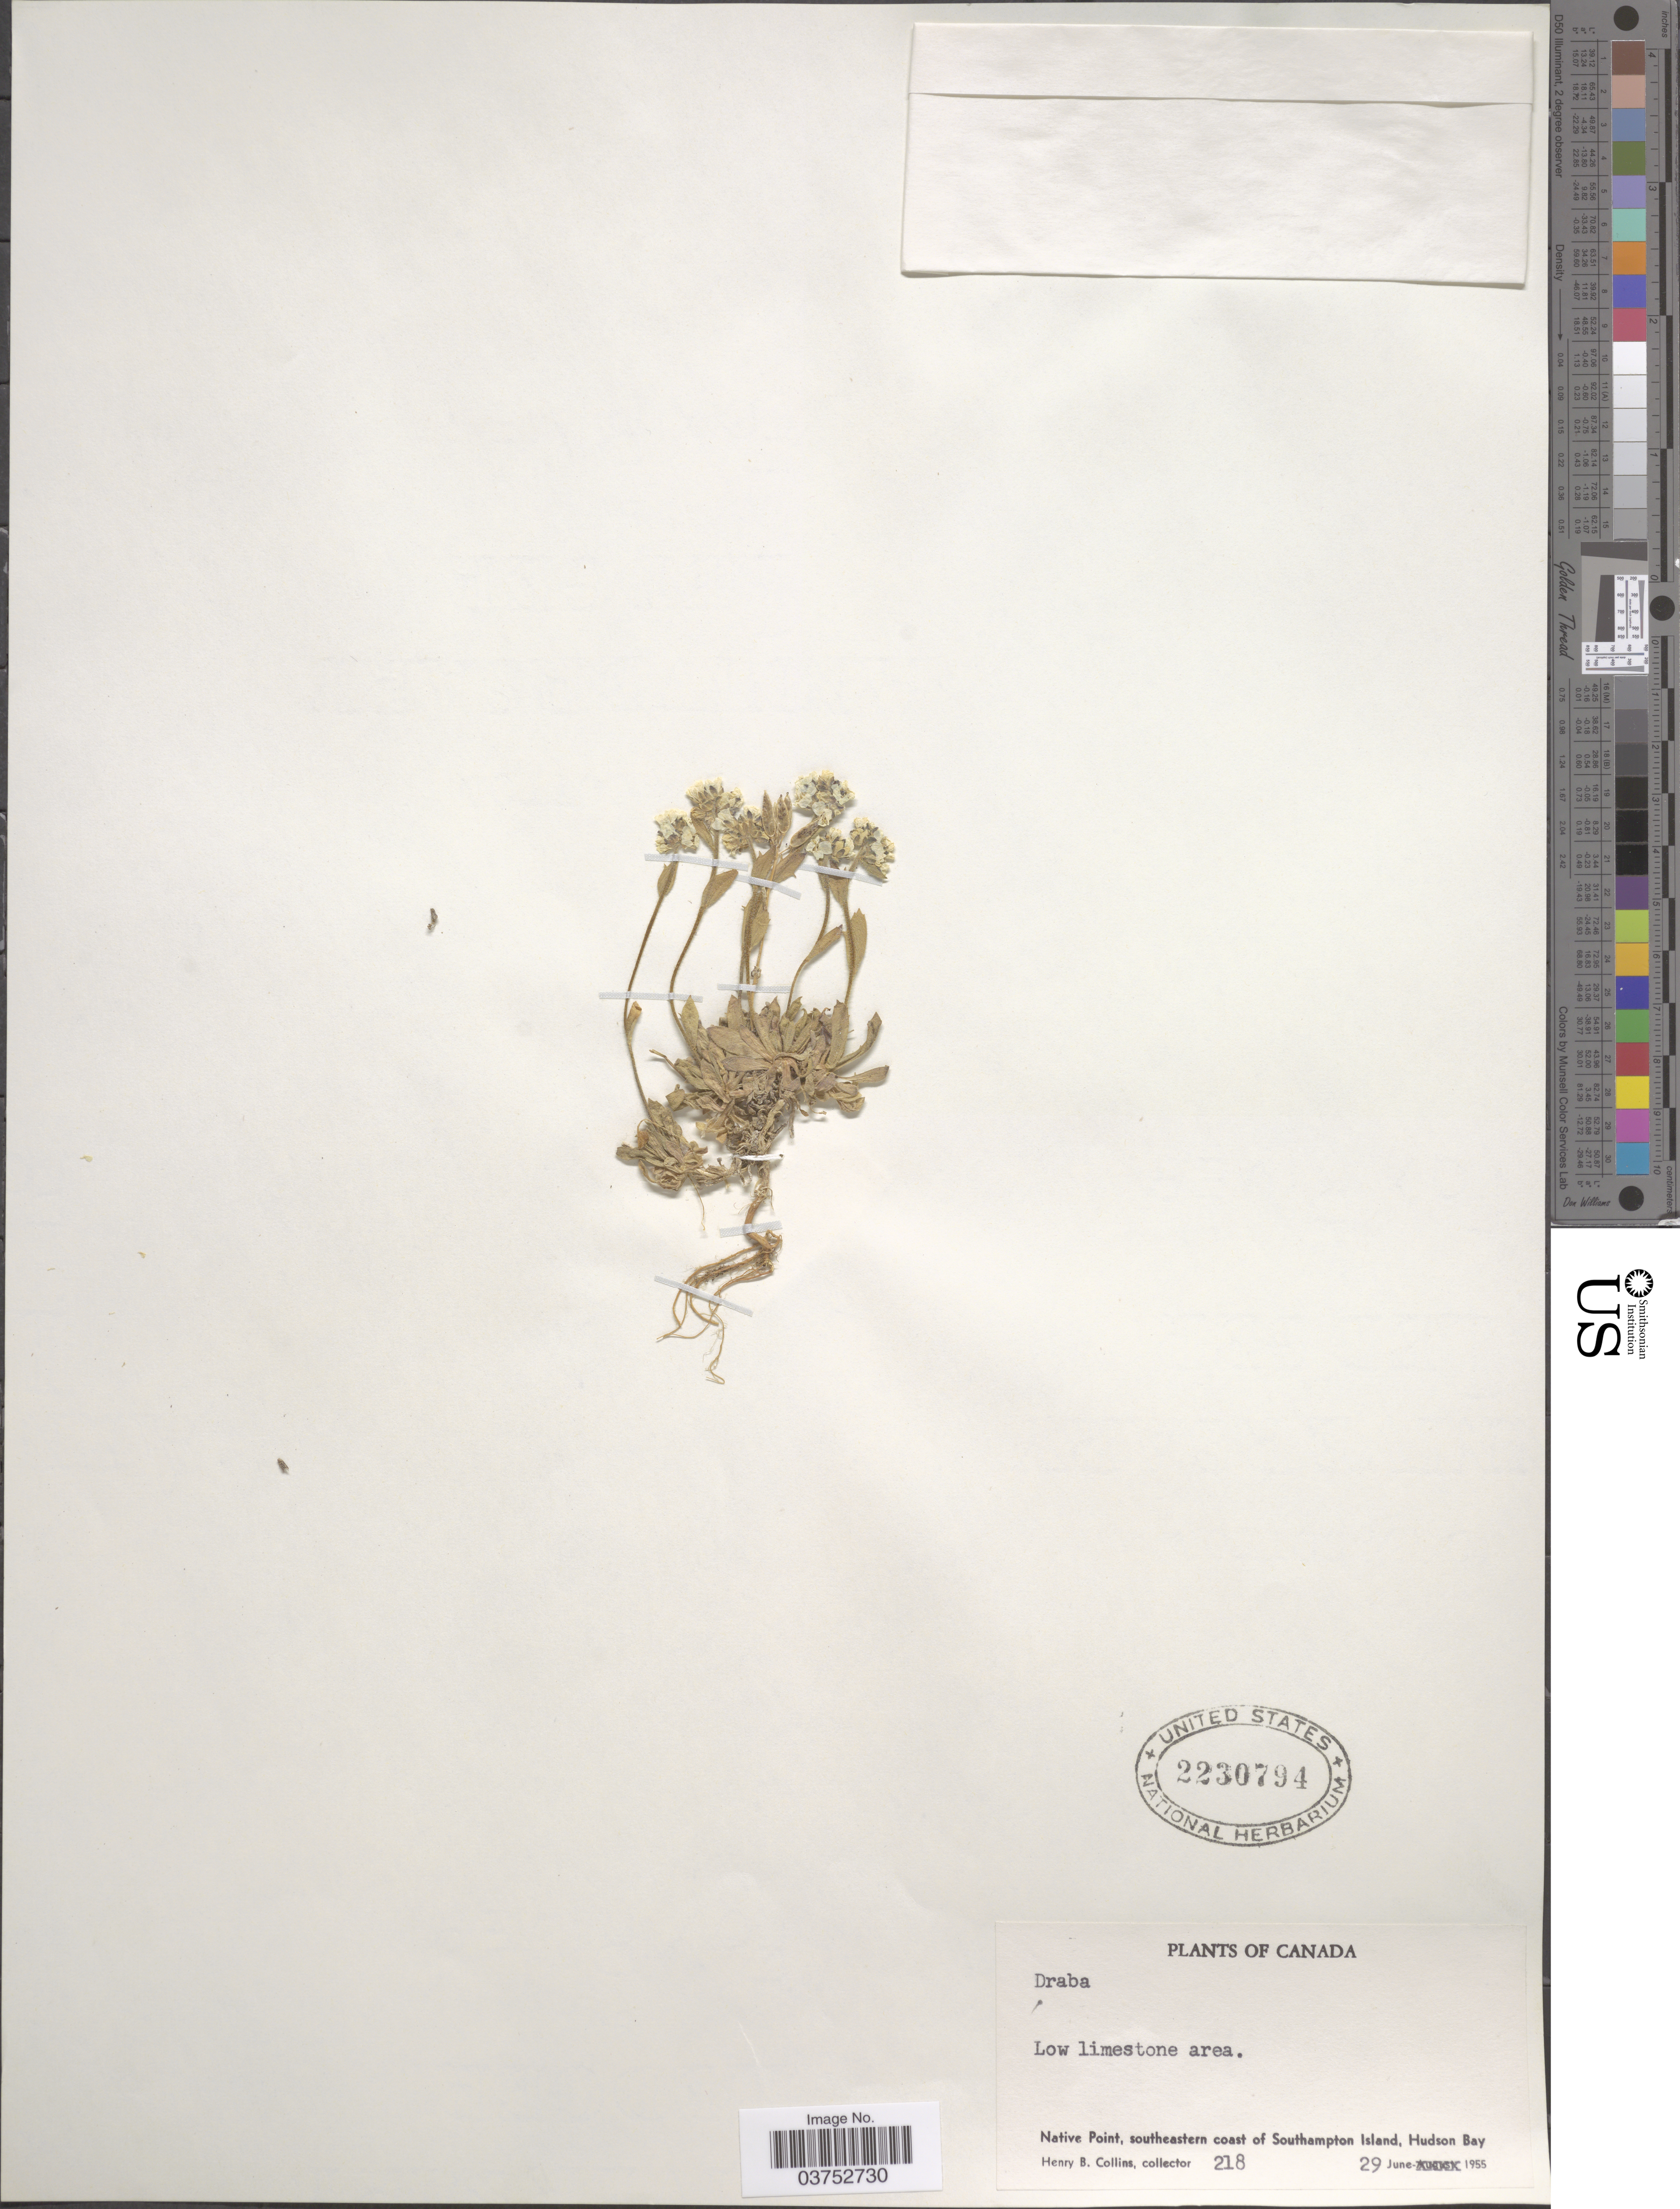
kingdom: Plantae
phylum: Tracheophyta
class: Magnoliopsida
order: Brassicales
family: Brassicaceae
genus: Draba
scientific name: Draba sp.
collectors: H. Collins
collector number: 218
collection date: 1955-06-29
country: Canada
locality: Native Point, southeastern coast of Southampton Island, Hudson Bay.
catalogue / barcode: US 2230794